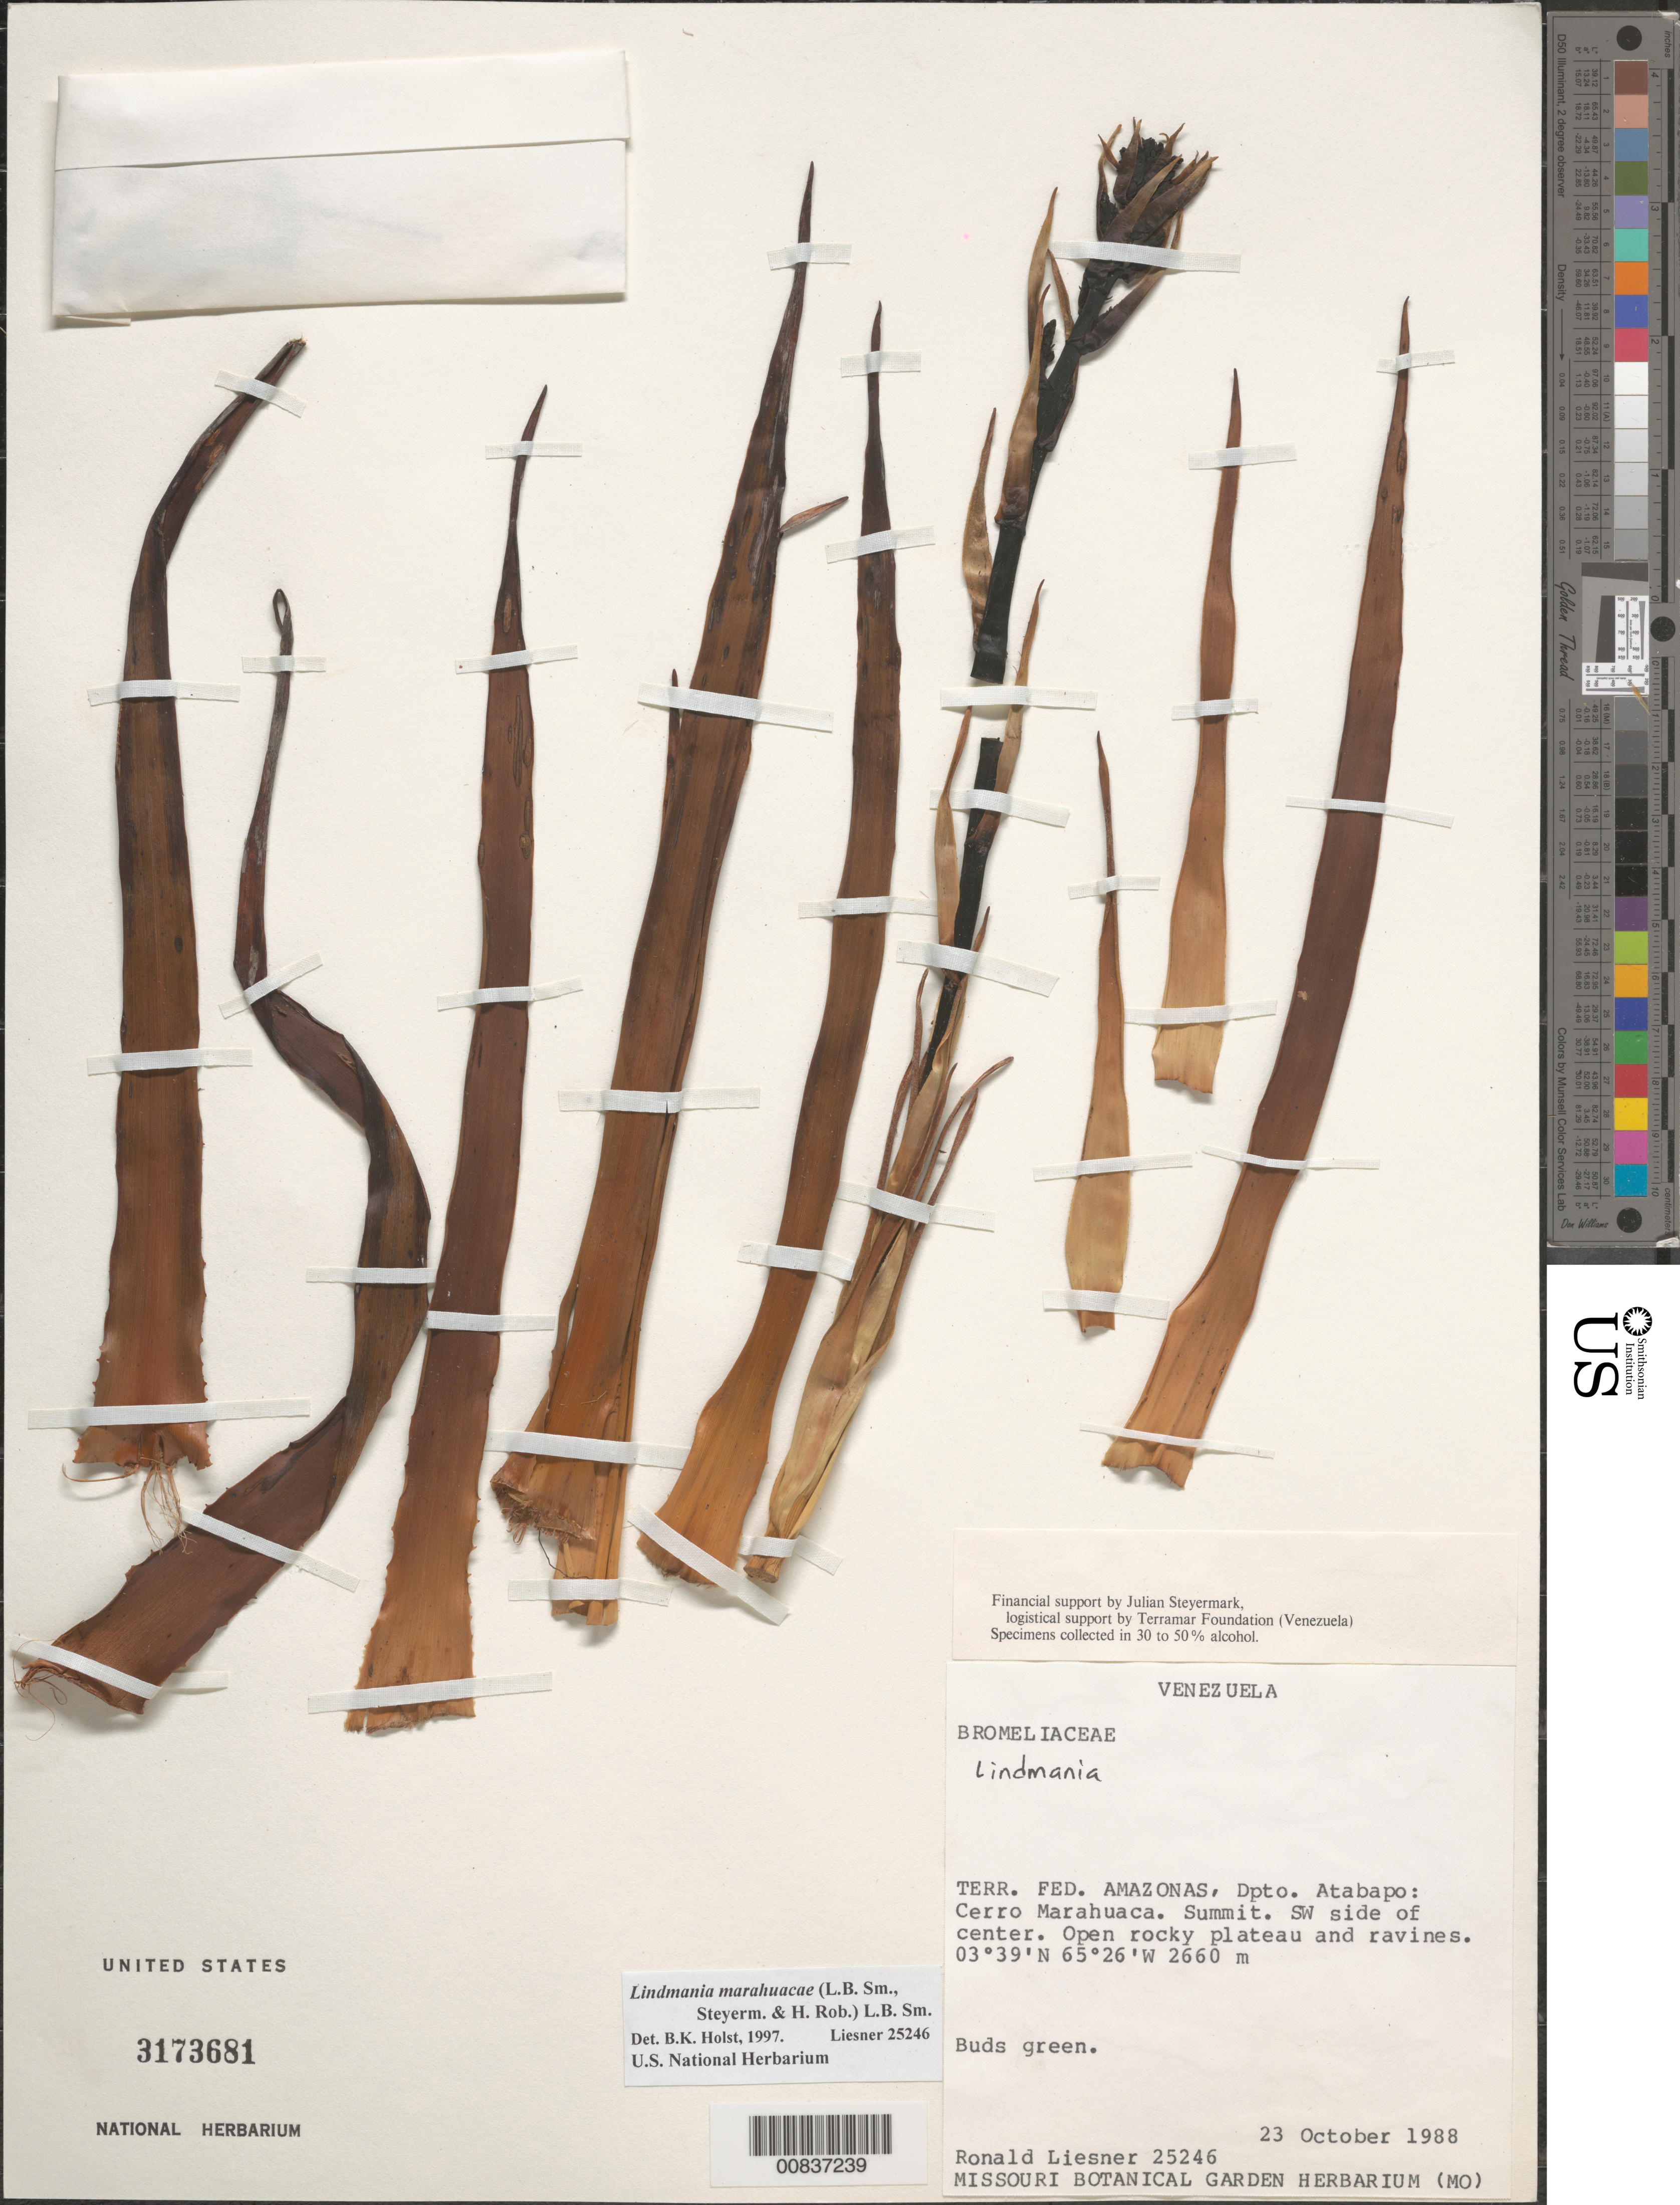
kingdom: Plantae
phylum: Tracheophyta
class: Liliopsida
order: Poales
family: Bromeliaceae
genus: Lindmania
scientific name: Lindmania marahuacae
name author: (L.B. Sm. et al.) L.B. Sm.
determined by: Holst, Bruce K.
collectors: R. L. Liesner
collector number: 25246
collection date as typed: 23-Oct-88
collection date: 1988-10-23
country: Venezuela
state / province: Amazonas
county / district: Atabapo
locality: Cerro Marahuaca, summit, SW side of center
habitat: Open rocky plateau and ravines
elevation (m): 2660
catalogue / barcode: US 3173681